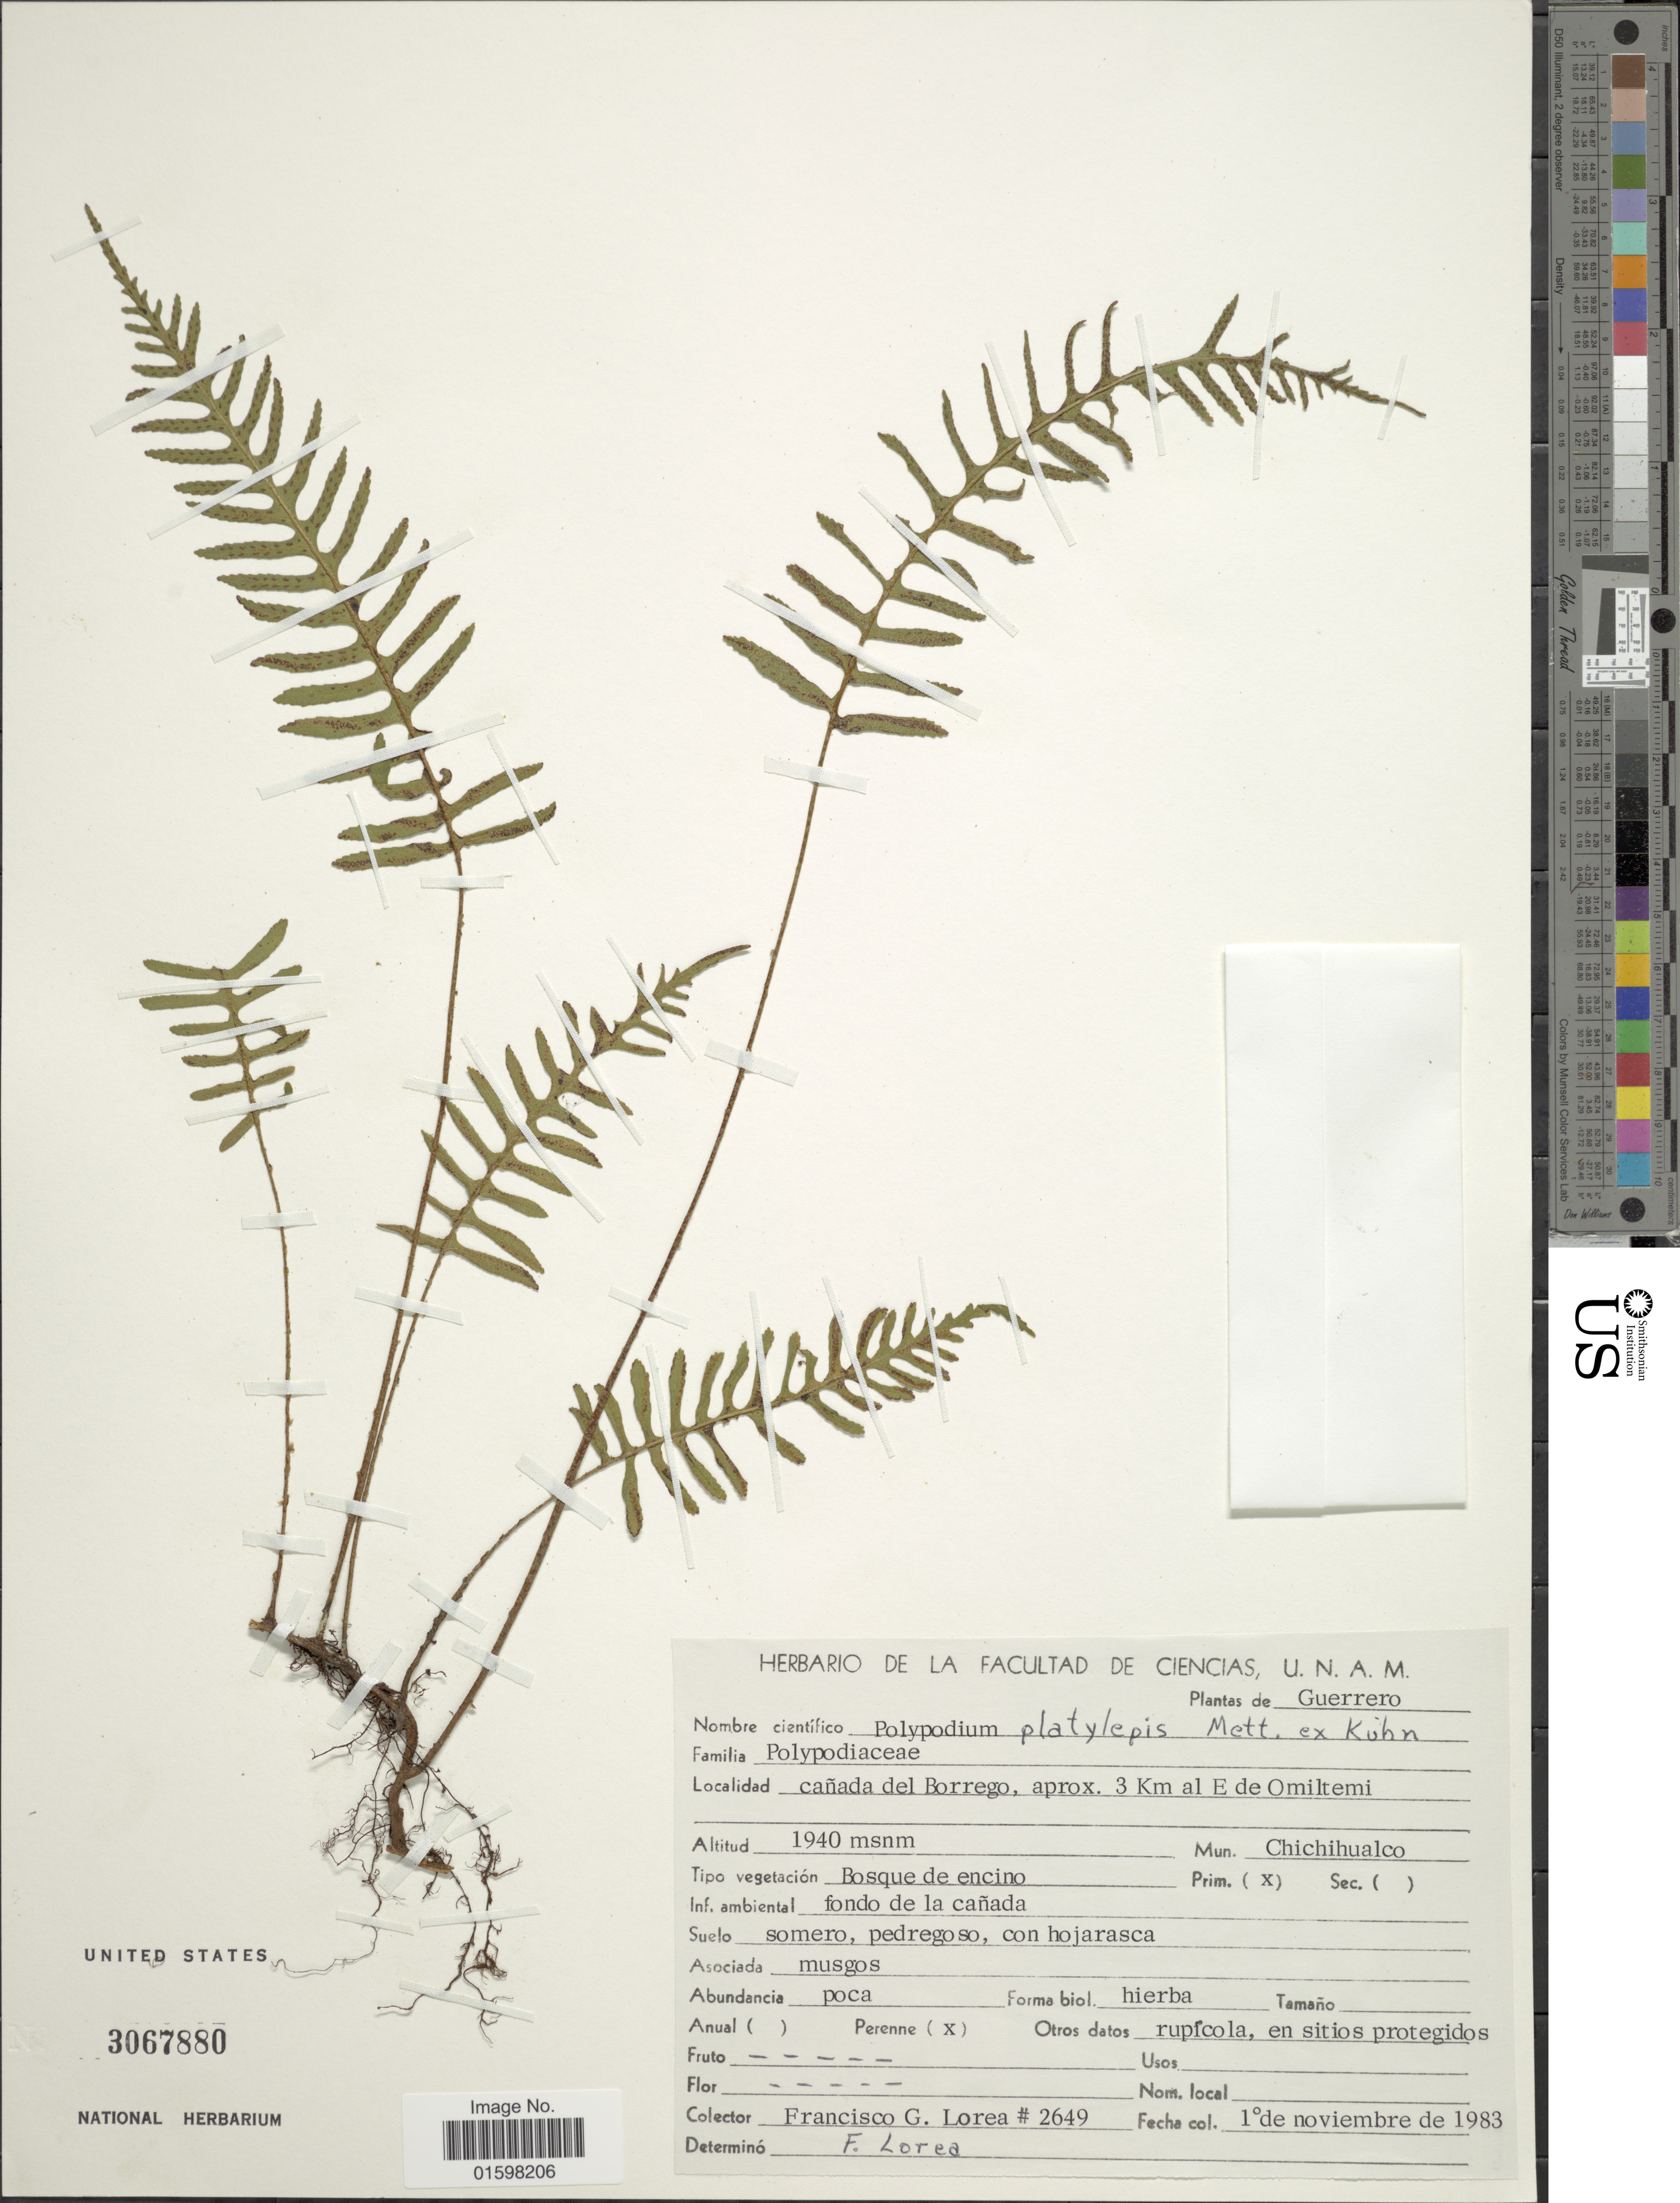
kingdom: Plantae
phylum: Tracheophyta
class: Polypodiopsida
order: Polypodiales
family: Polypodiaceae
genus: Pleopeltis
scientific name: Pleopeltis platylepis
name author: (Mett. ex Kuhn) A.R. Sm. & Tejero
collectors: F. Lorea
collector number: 2649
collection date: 1983-11-01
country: Mexico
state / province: Guerrero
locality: Canada del Borrego, aprox. 3 KM al E de Omiltemi, Mun. Chichihualco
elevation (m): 1940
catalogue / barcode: US 3067880